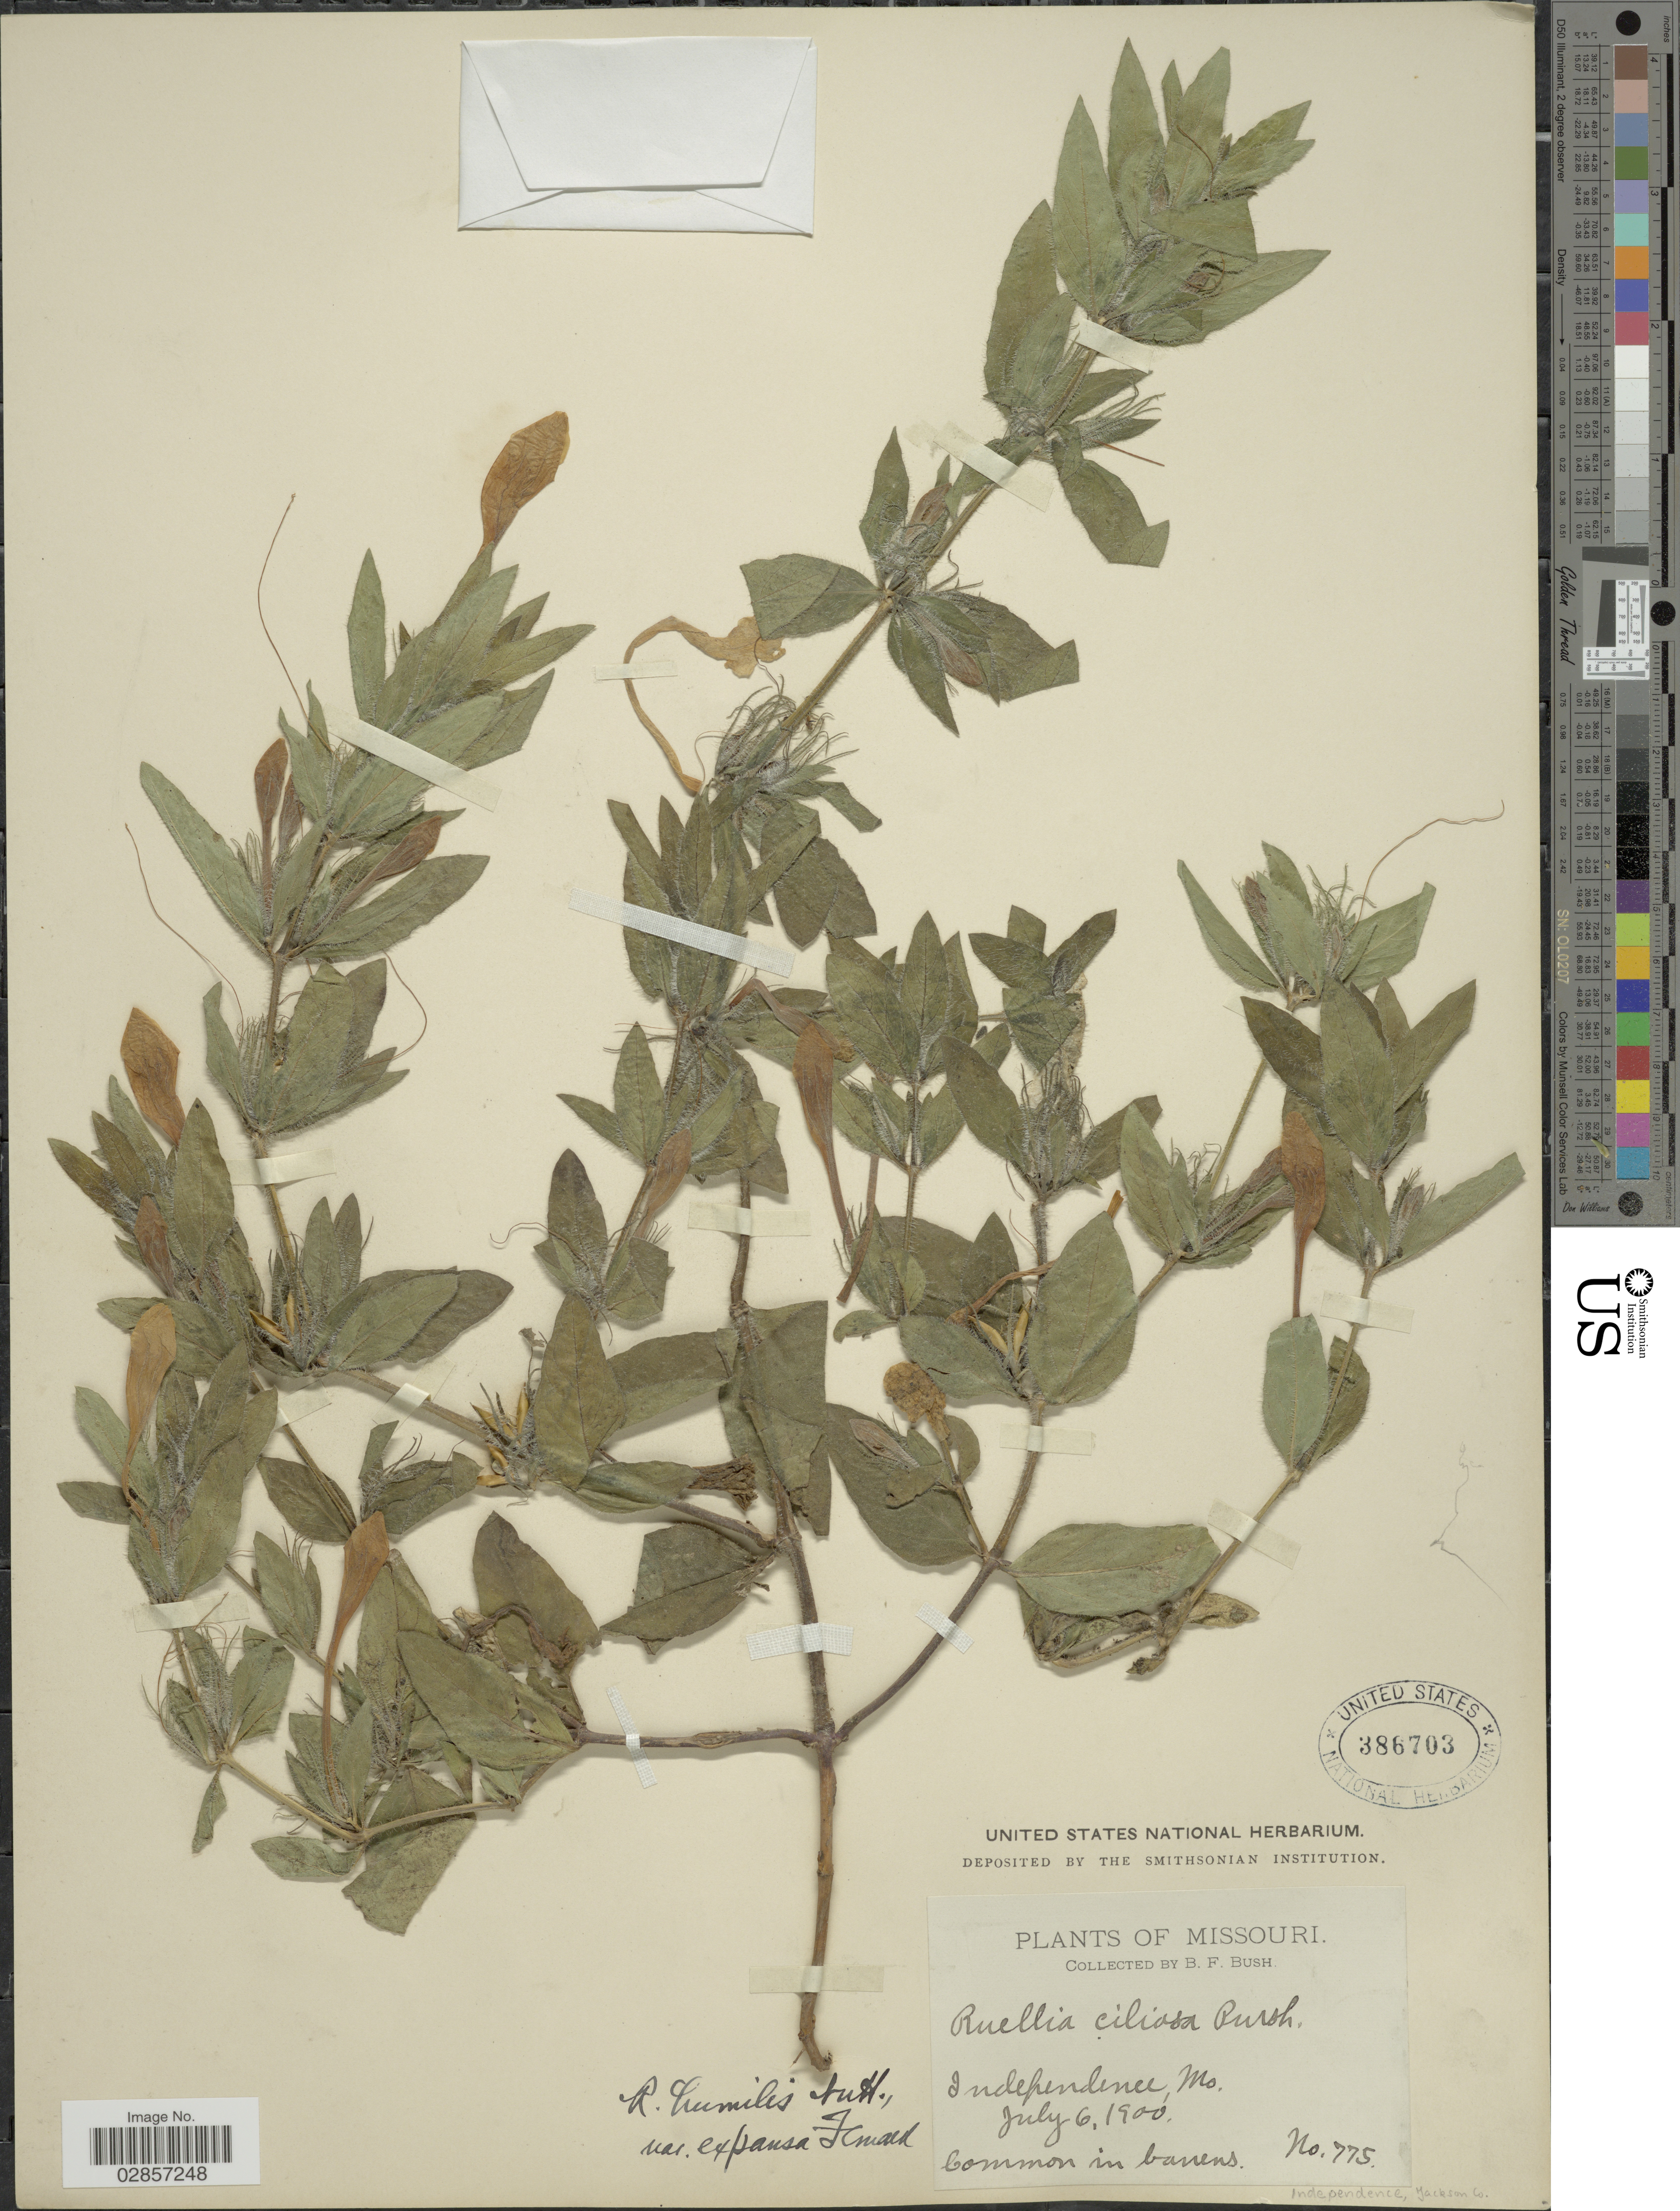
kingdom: Plantae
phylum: Tracheophyta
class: Magnoliopsida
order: Lamiales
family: Acanthaceae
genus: Ruellia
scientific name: Ruellia humilis var. expansa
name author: Fernald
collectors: B. F. Bush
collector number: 775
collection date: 1900-07-06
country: United States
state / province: Missouri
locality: Independence, Mo. Jackson Co.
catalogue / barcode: US 386703